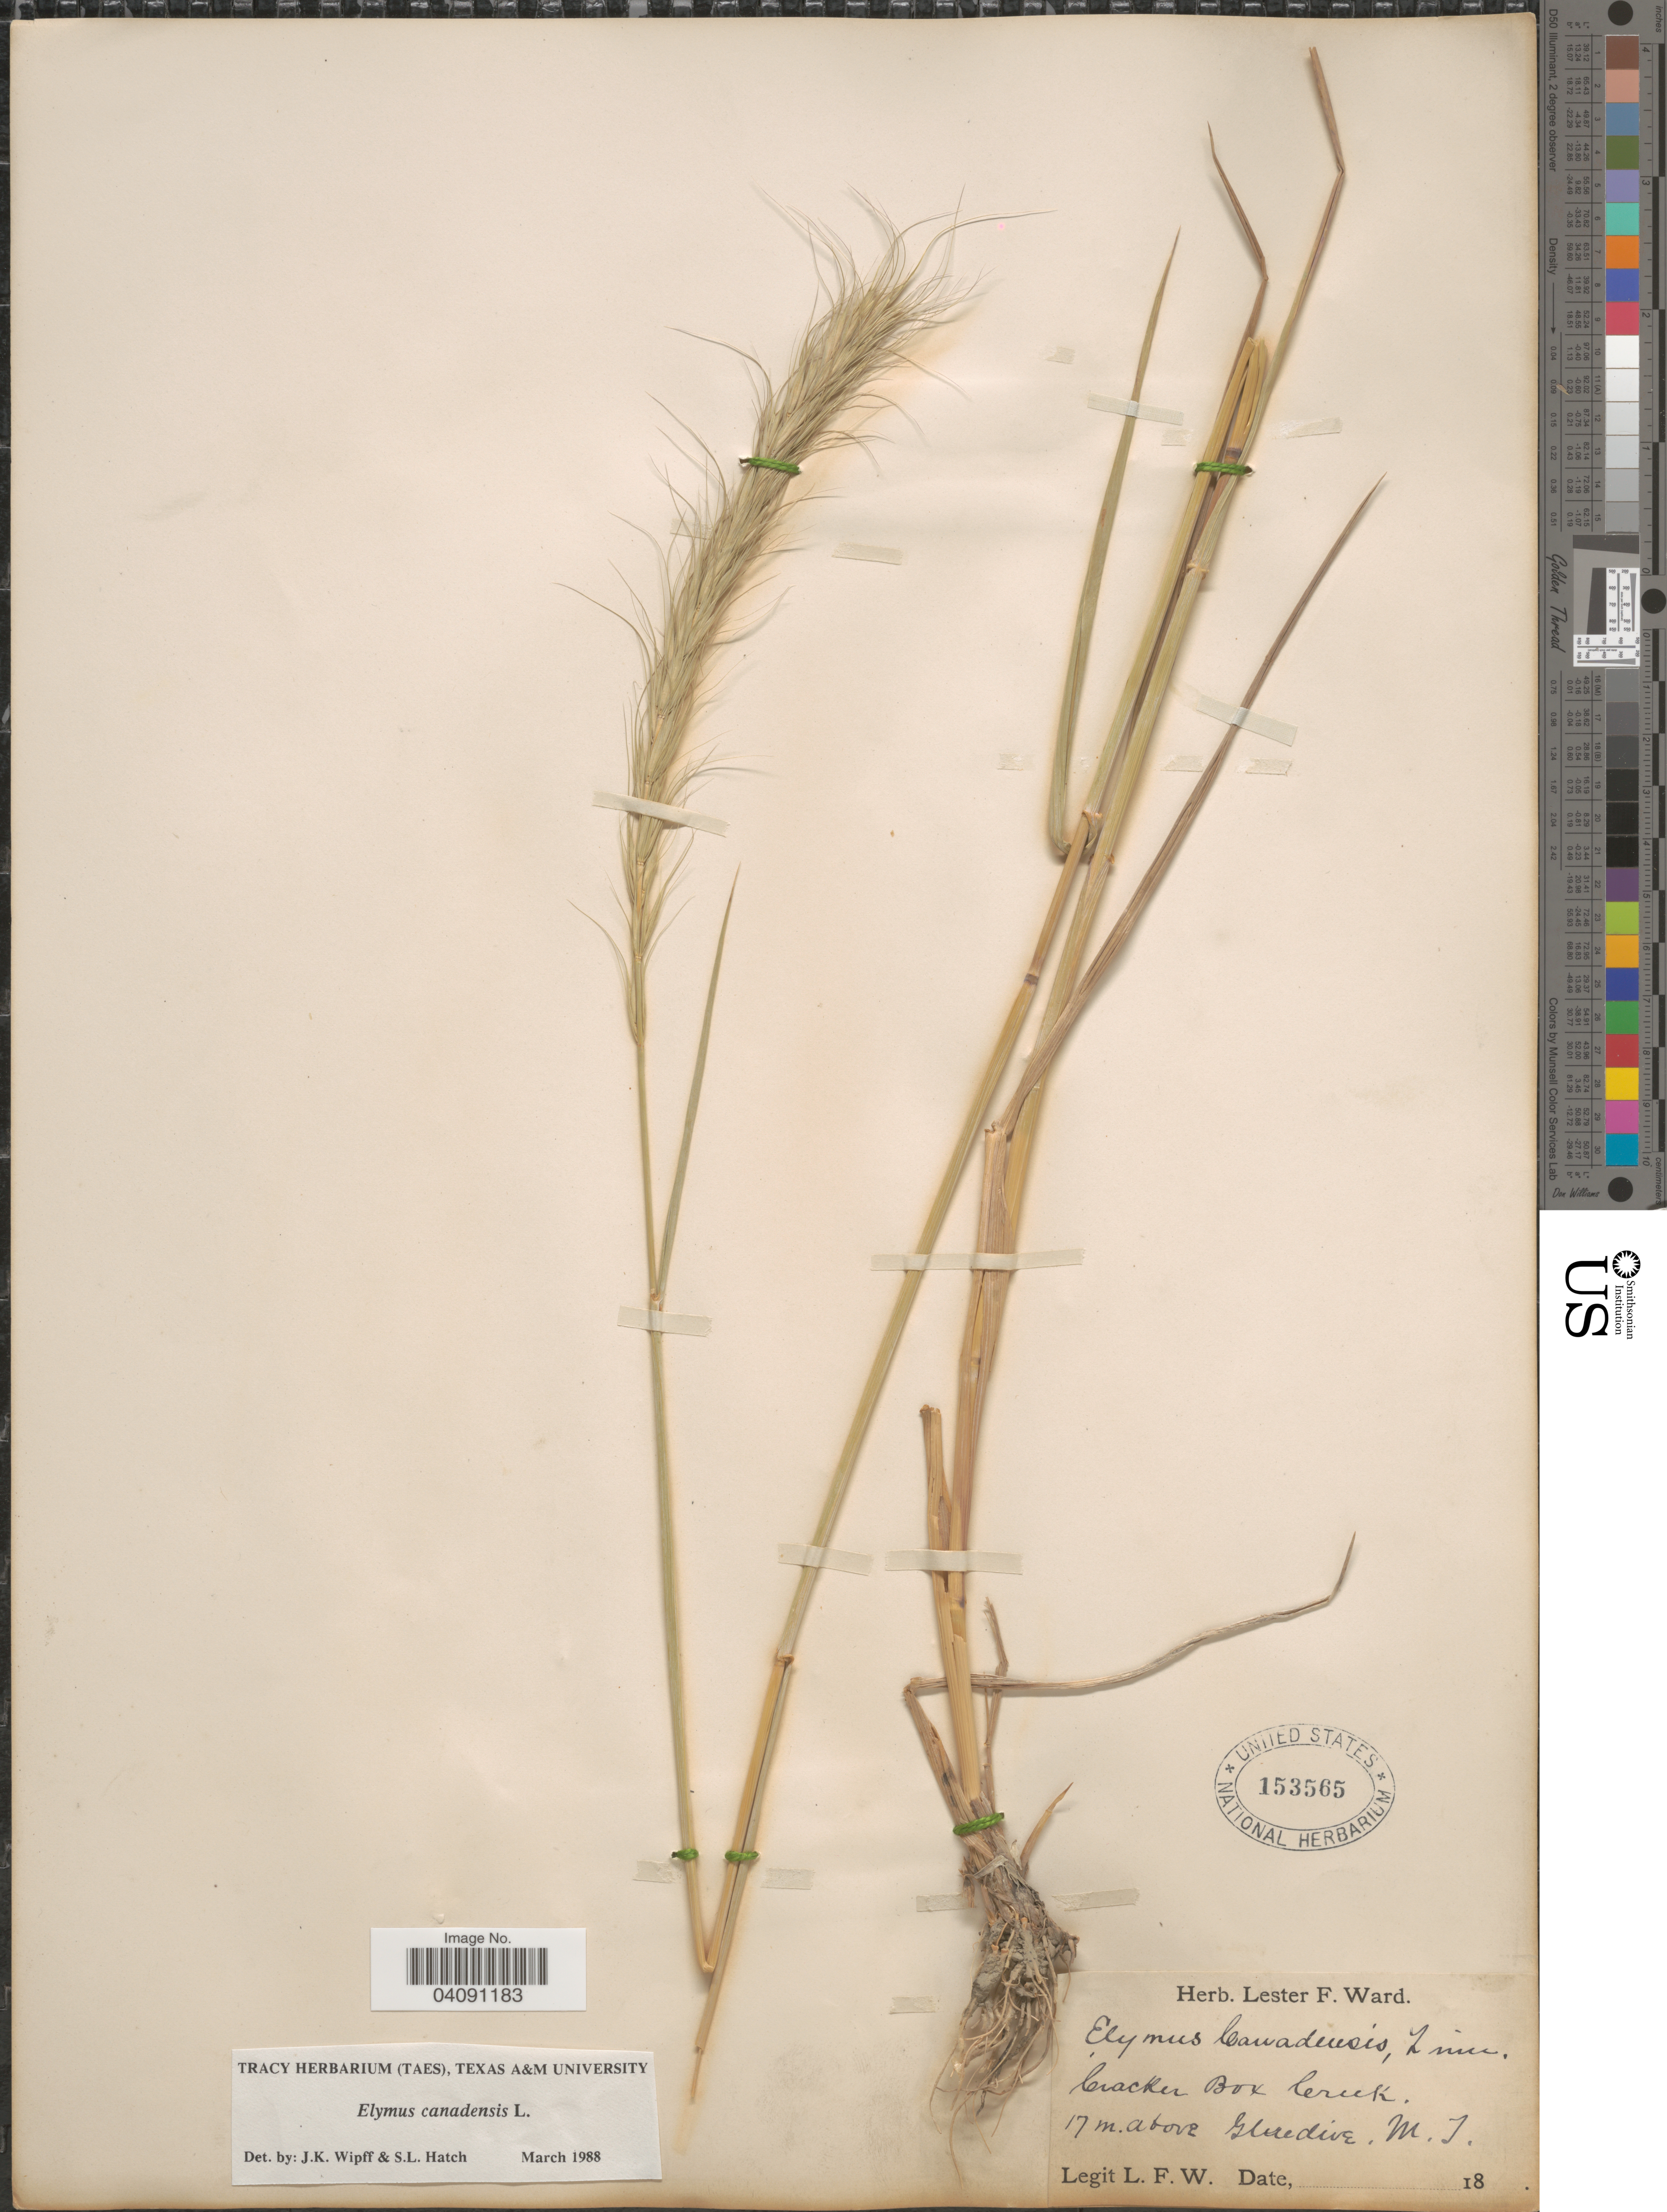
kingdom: Plantae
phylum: Tracheophyta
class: Liliopsida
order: Poales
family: Poaceae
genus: Elymus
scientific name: Elymus canadensis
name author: L.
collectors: L. F. Ward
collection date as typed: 18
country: United States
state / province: Montana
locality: Cracker Box Creek. 17 m. above Glendive.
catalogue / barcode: US 153565